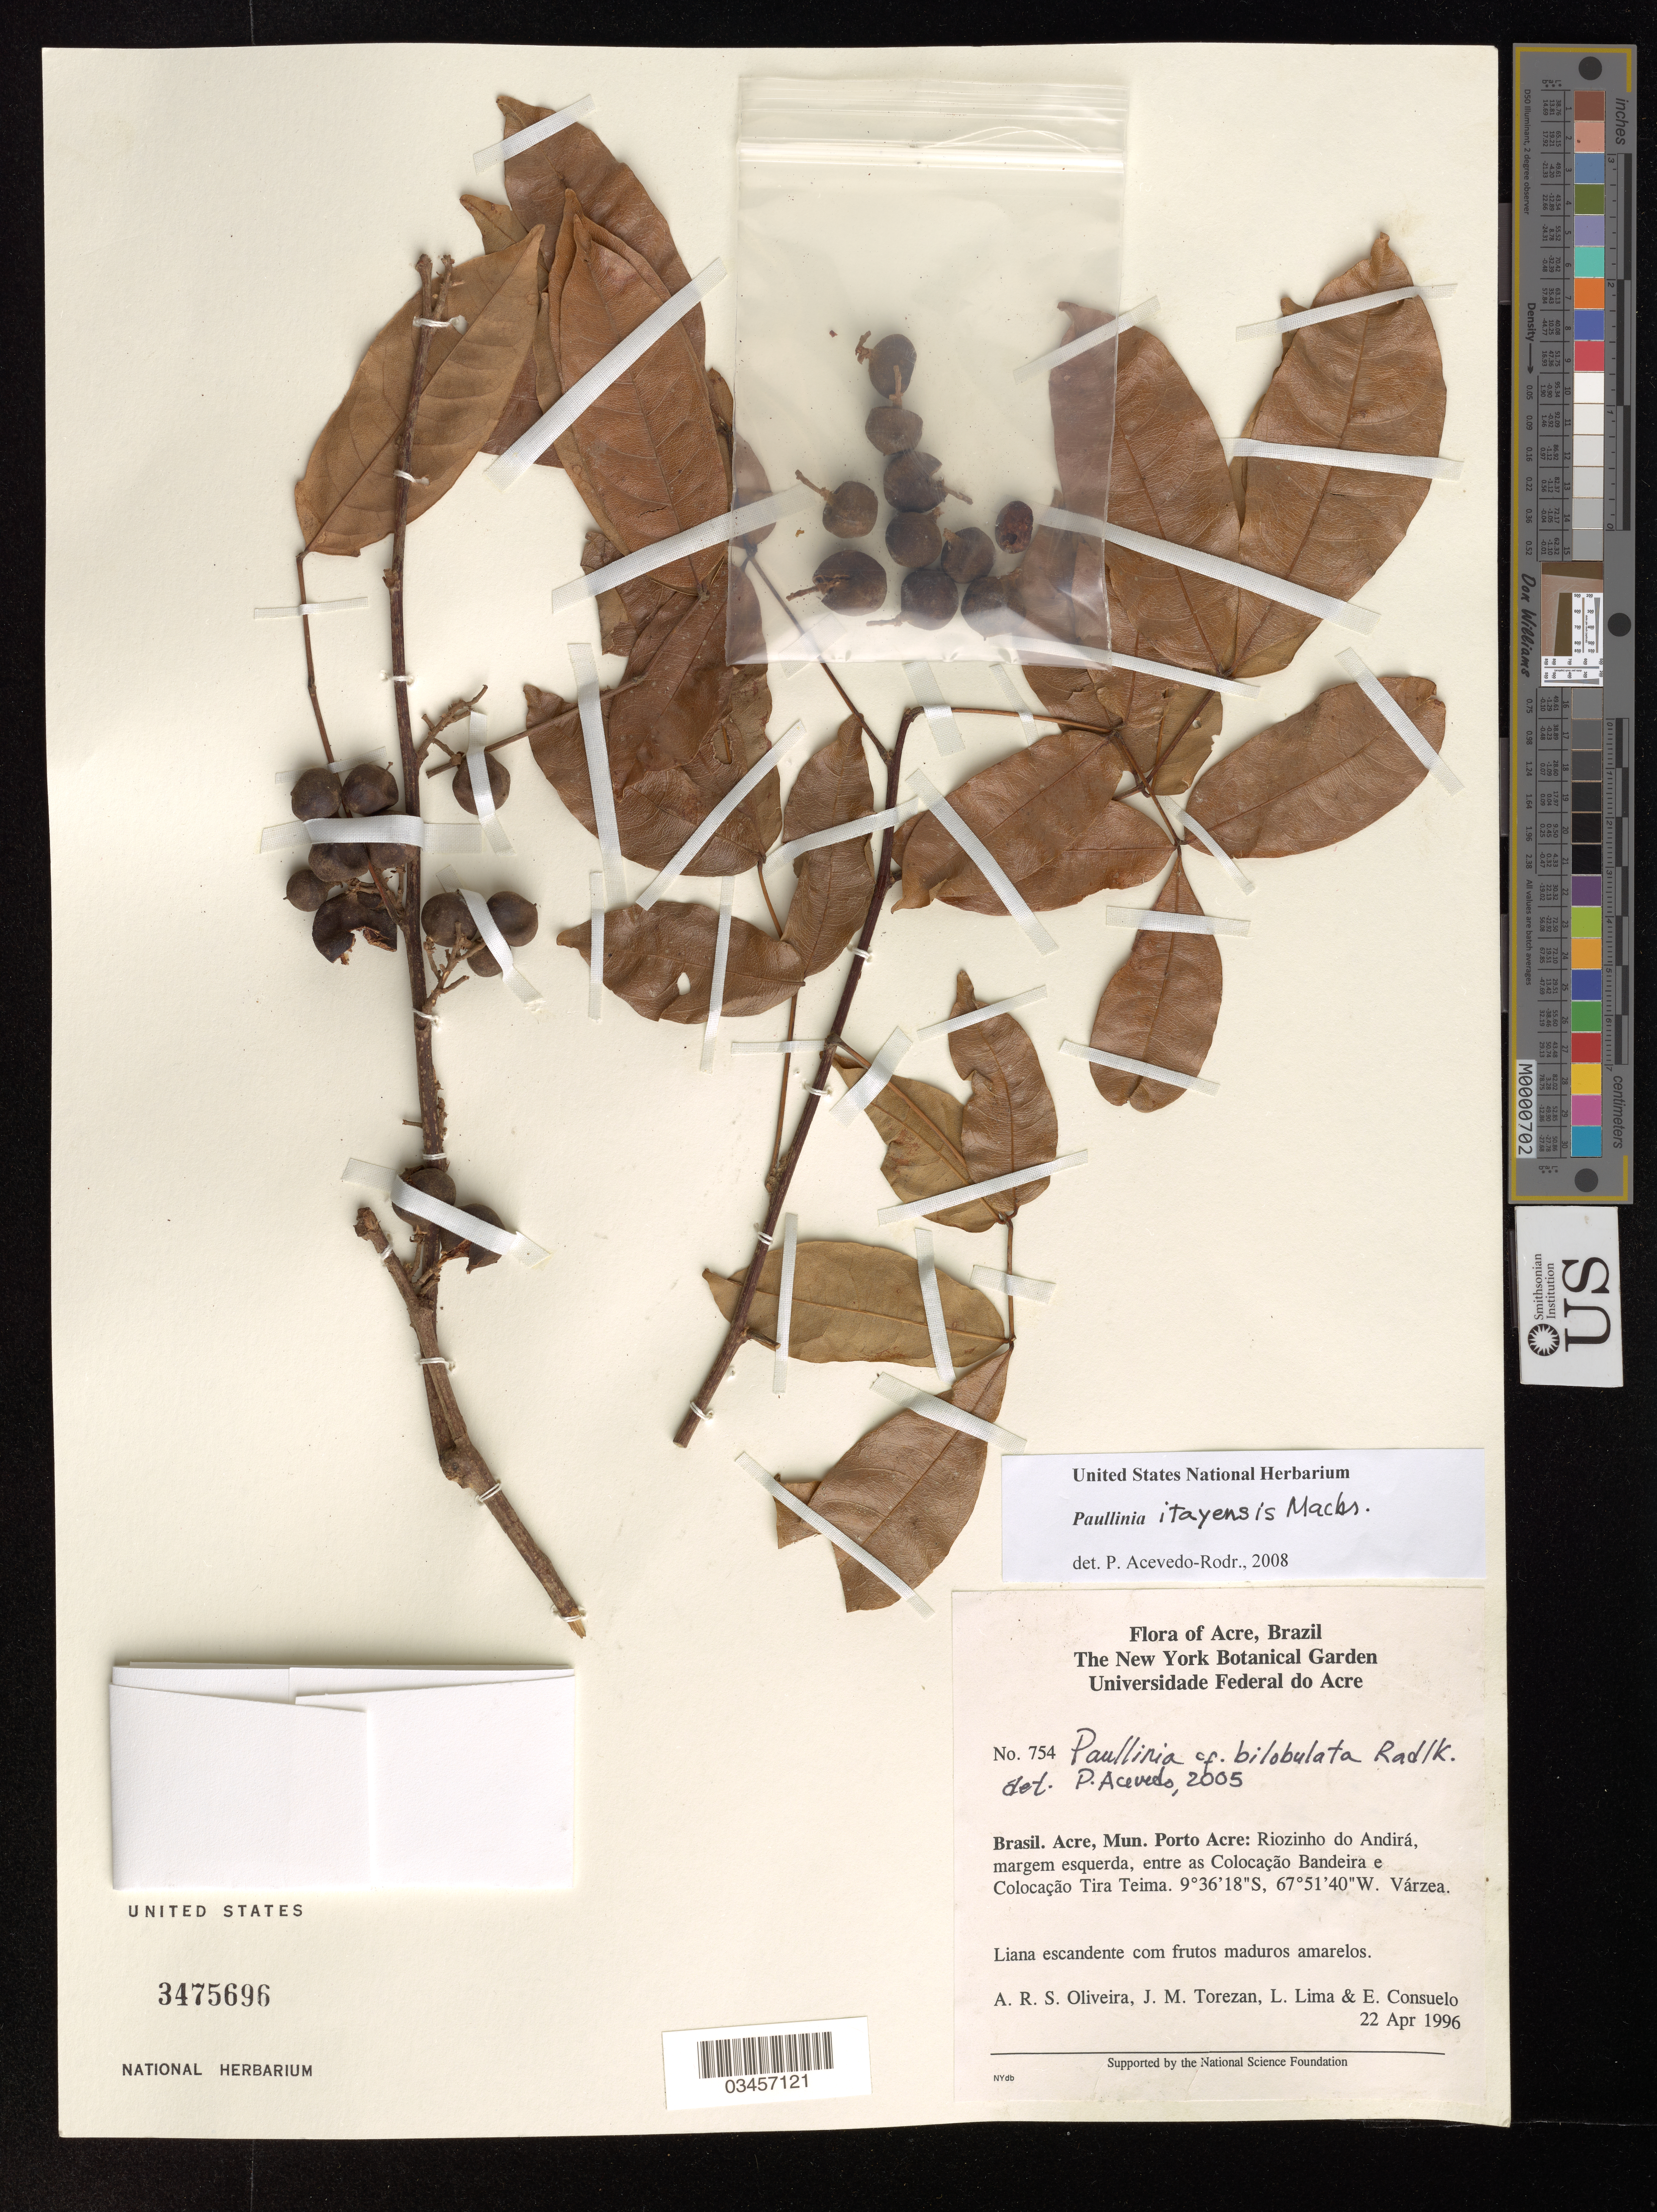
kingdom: Plantae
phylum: Tracheophyta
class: Magnoliopsida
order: Sapindales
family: Sapindaceae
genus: Paullinia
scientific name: Paullinia itayensis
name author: J.F. Macbr.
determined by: Acevedo-Rodriguez, P., (US), Smithsonian Institution - National Museum of Natural History (UNITED STATES)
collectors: A. R. Oliveira, J. Torezan, L. Lima & E. Consuelo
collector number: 754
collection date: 1996-04-22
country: Brazil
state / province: Acre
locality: Mun. Porto Acre: Riozinho do Andirá, margem esquerda, entre as Colocação Bandeira e Colocação Tira Teima.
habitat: Várzea.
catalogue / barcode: US 3475696